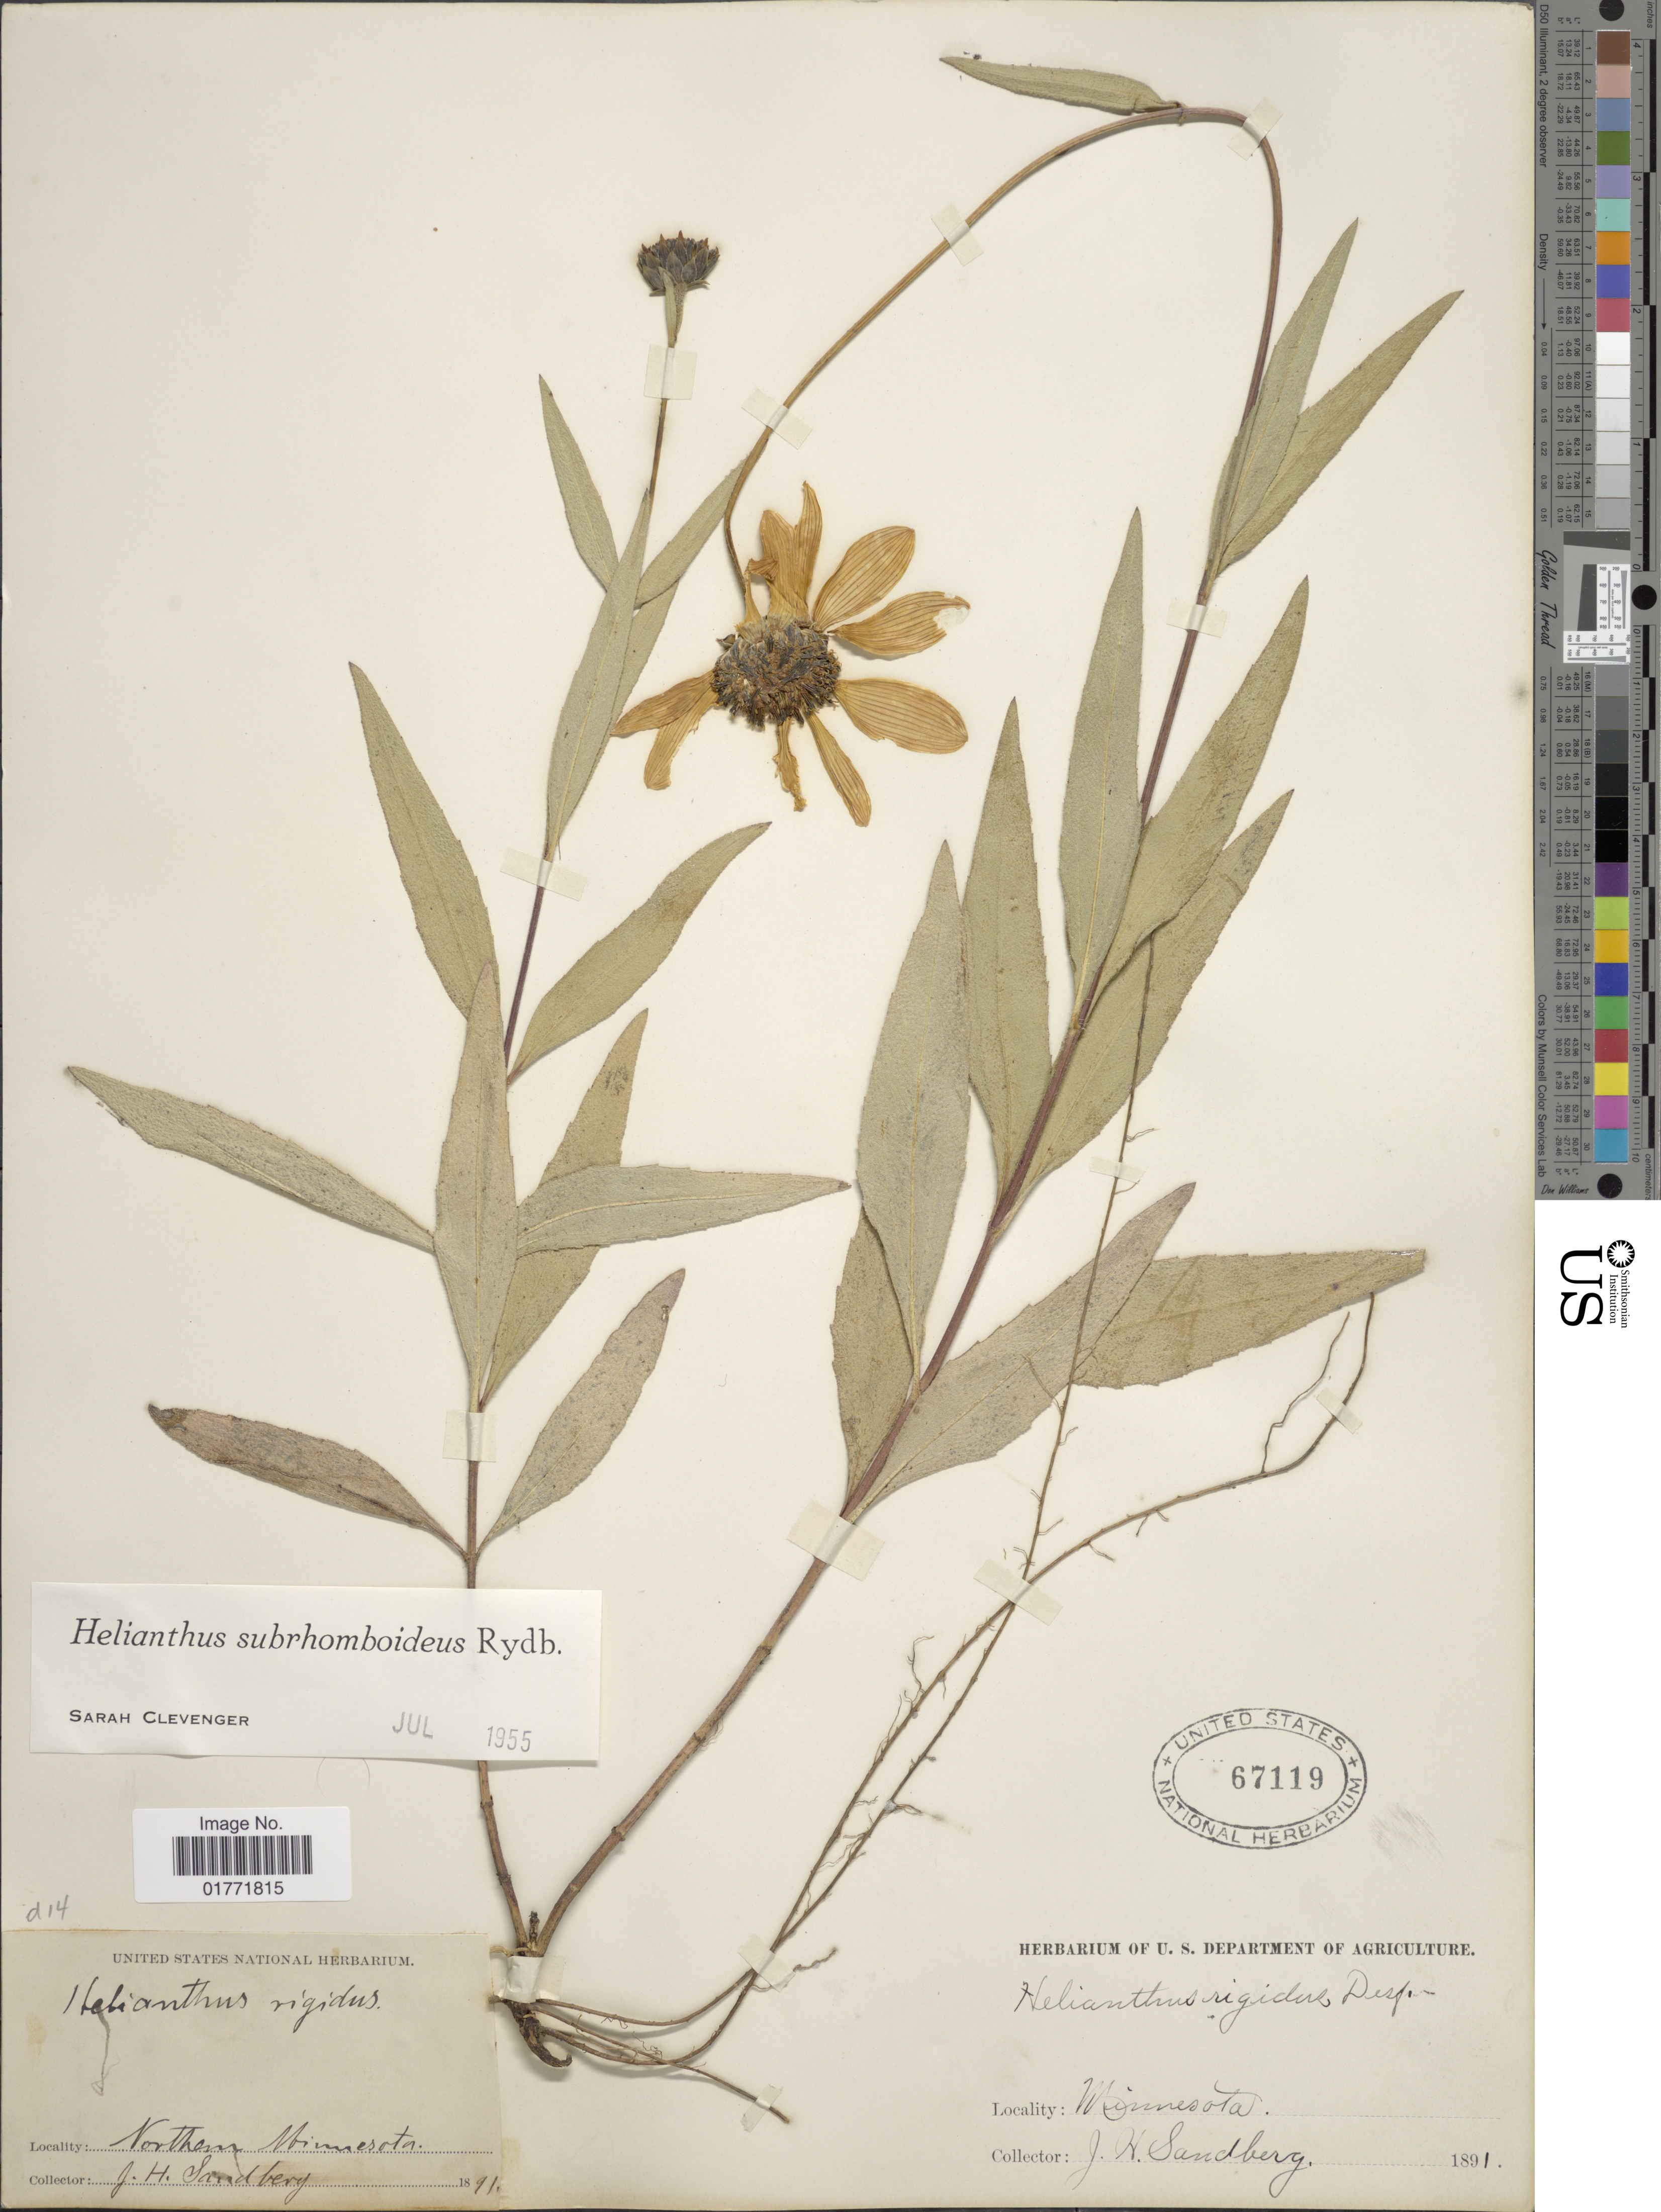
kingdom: Plantae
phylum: Tracheophyta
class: Magnoliopsida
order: Asterales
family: Asteraceae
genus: Helianthus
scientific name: Helianthus subrhomboideus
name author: Rydb.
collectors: J. H. Sandberg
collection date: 1891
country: United States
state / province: Minnesota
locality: Northern Minnesota.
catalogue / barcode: US 67119